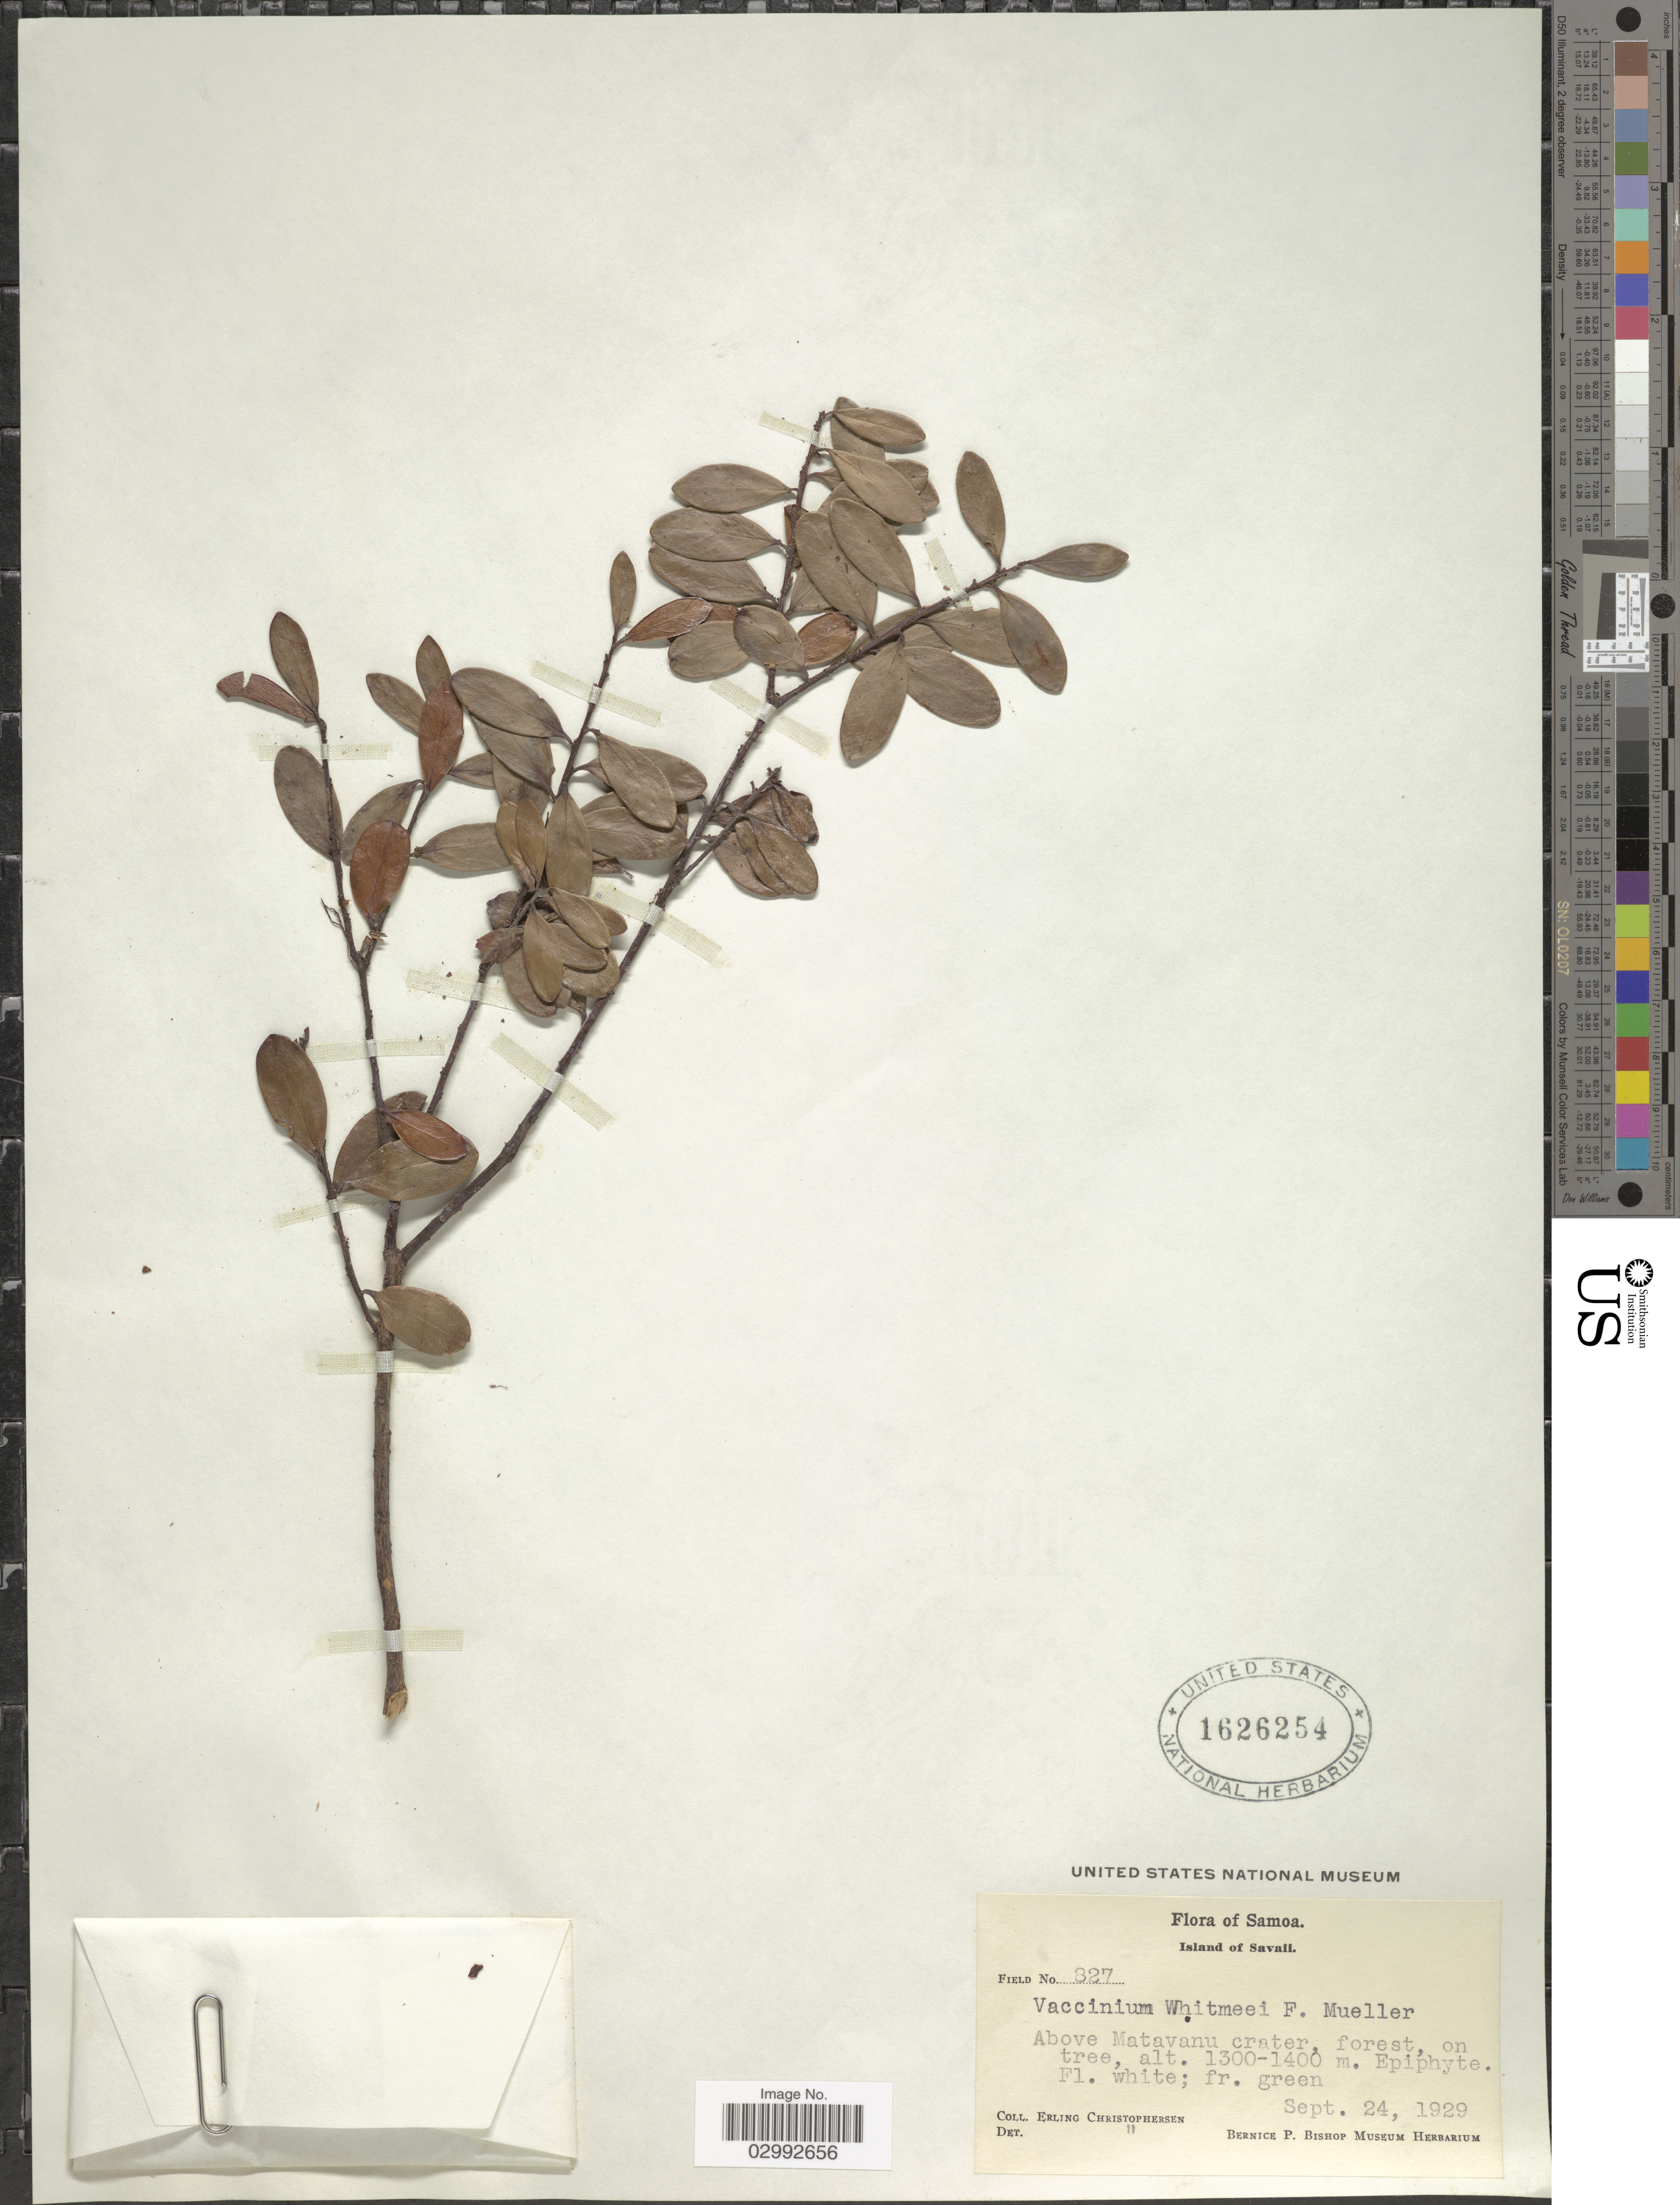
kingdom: Plantae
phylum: Tracheophyta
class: Magnoliopsida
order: Ericales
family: Ericaceae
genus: Vaccinium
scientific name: Vaccinium whitmeei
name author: F. Muell.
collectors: E. Christophersen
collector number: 827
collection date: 1929-09-24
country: Samoa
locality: Samoa, Island of Savaii, Above Matavanu crater, forest on tree.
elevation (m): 1300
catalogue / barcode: US 1626254